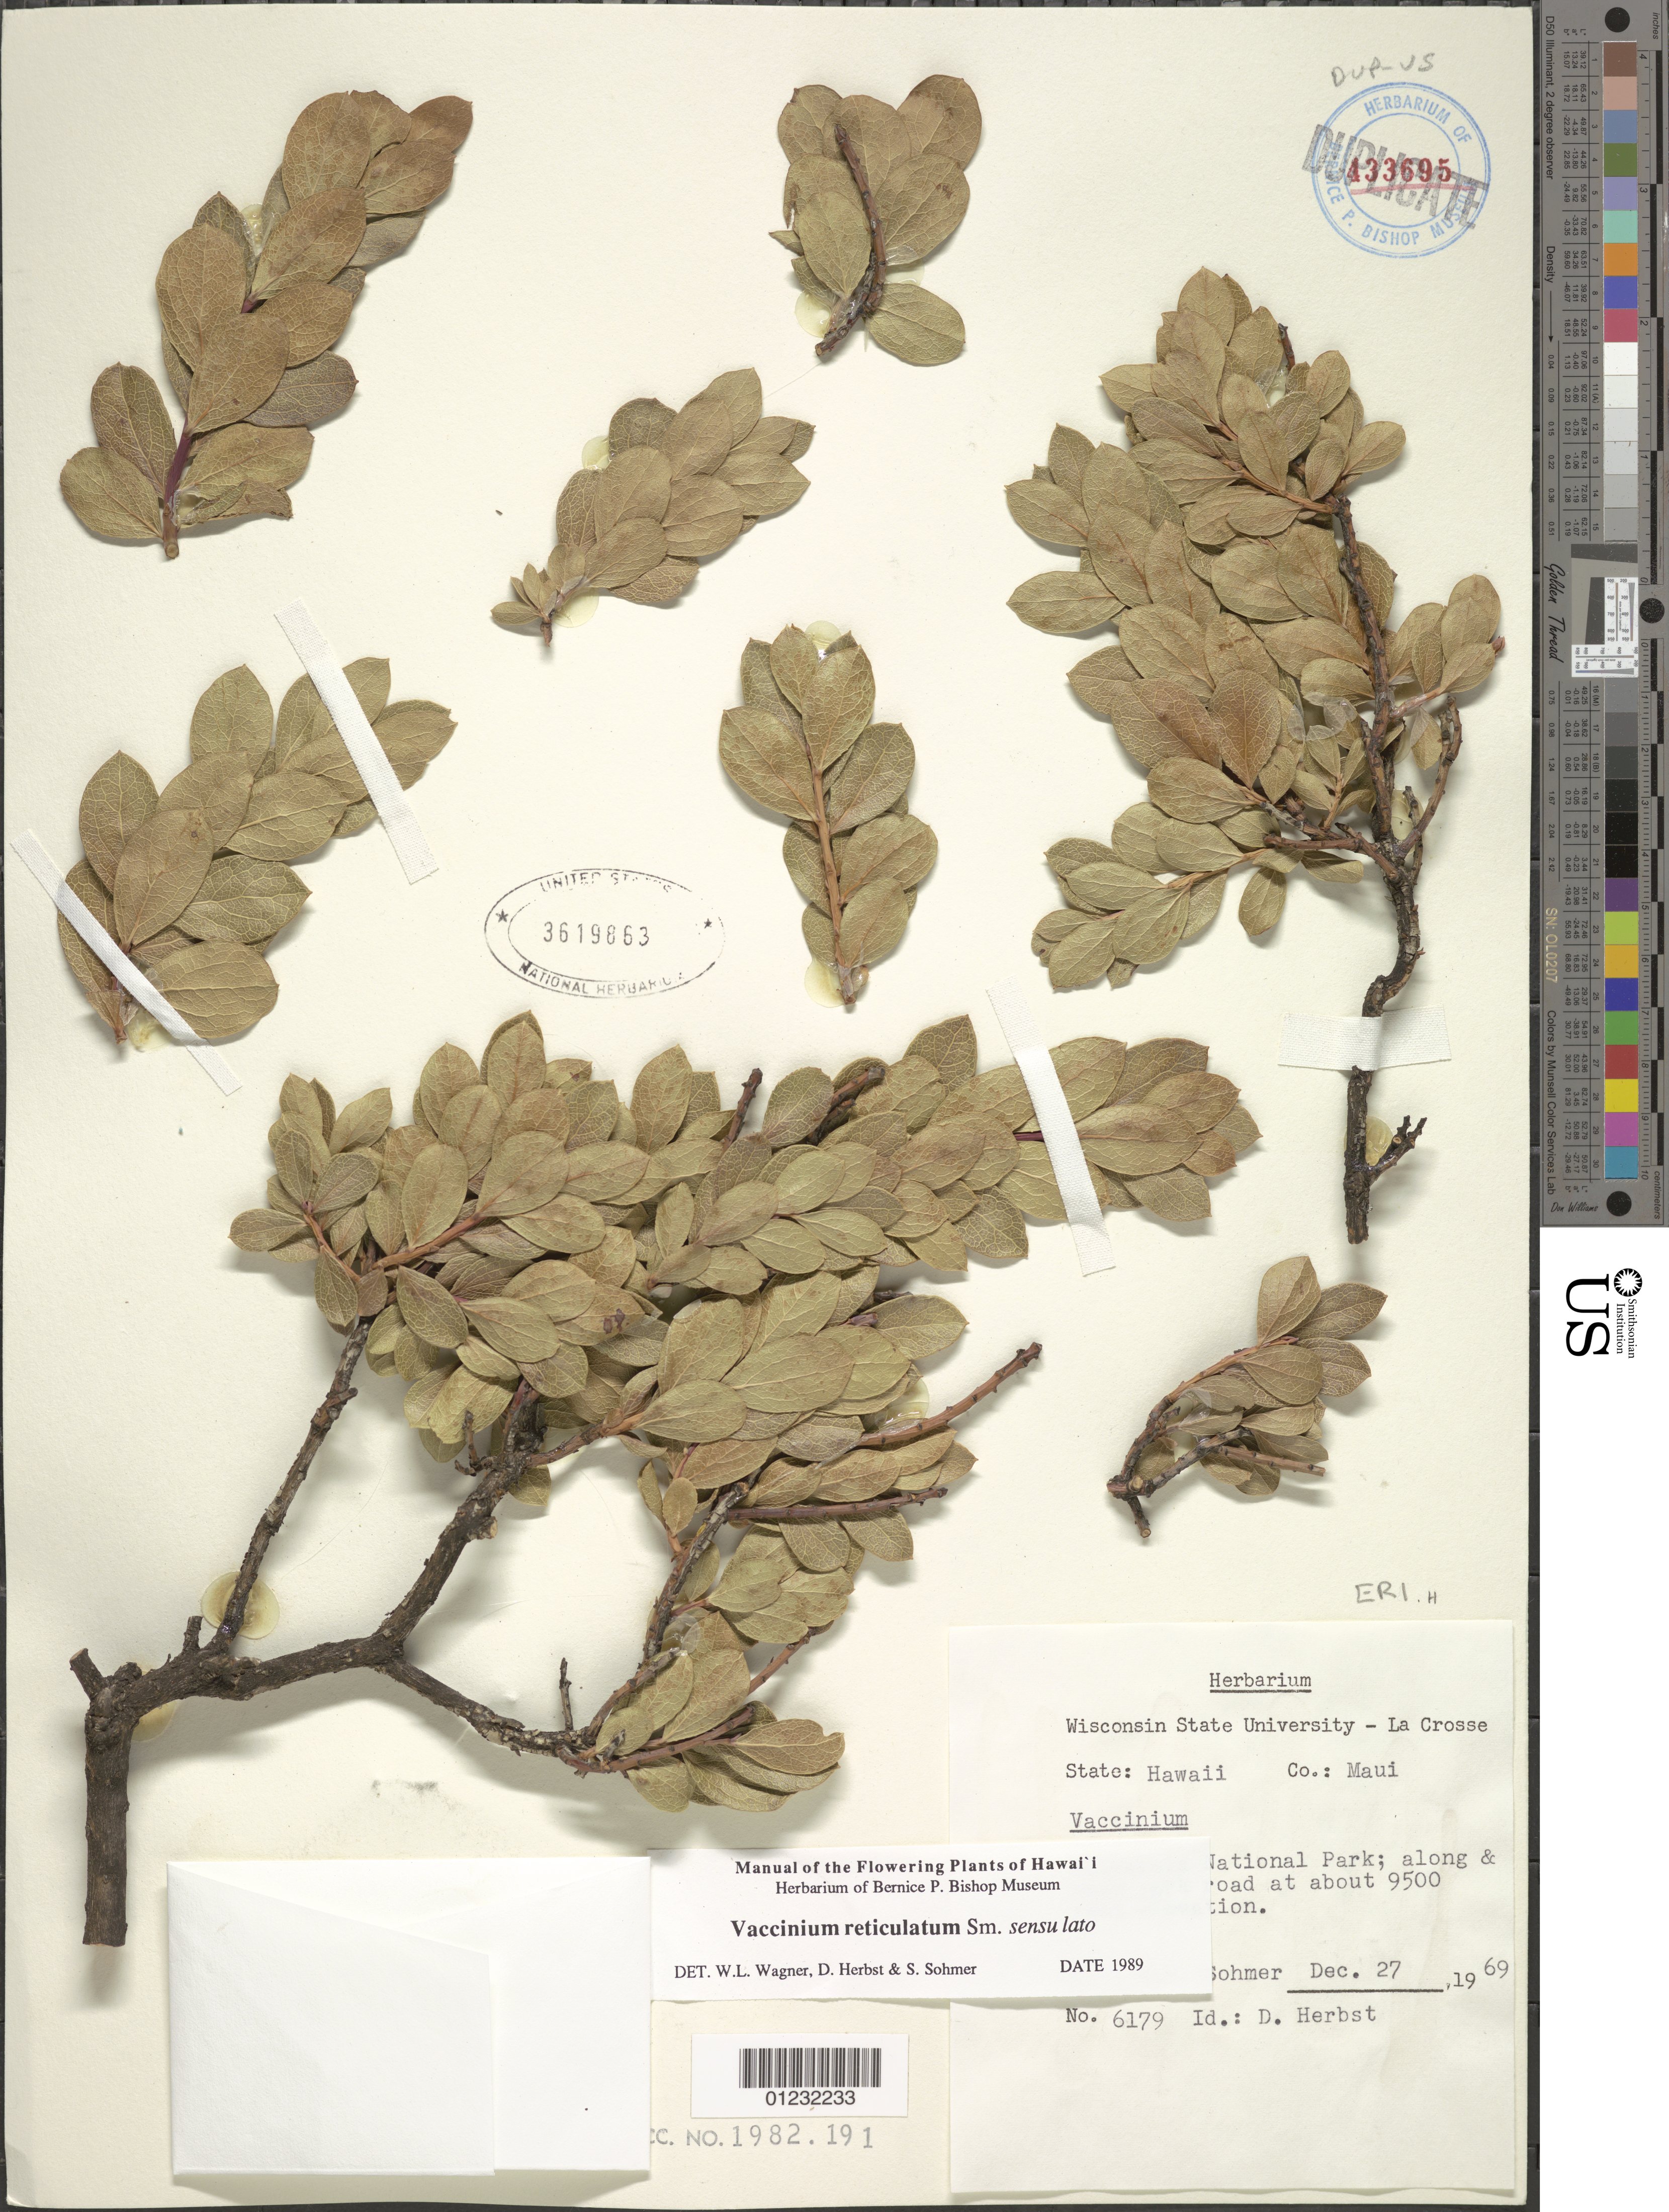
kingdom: Plantae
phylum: Tracheophyta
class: Magnoliopsida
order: Ericales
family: Ericaceae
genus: Vaccinium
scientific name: Vaccinium reticulatum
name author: Sm.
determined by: Wagner, W. L.; Herbst, D. R.; Sohmer, S. H.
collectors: S. H. Sohmer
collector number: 6179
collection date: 1969-12-27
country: United States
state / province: Hawaii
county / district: Maui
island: Maui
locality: Haleakala National Park.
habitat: Along and near park road.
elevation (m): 2896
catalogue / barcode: US 3619863